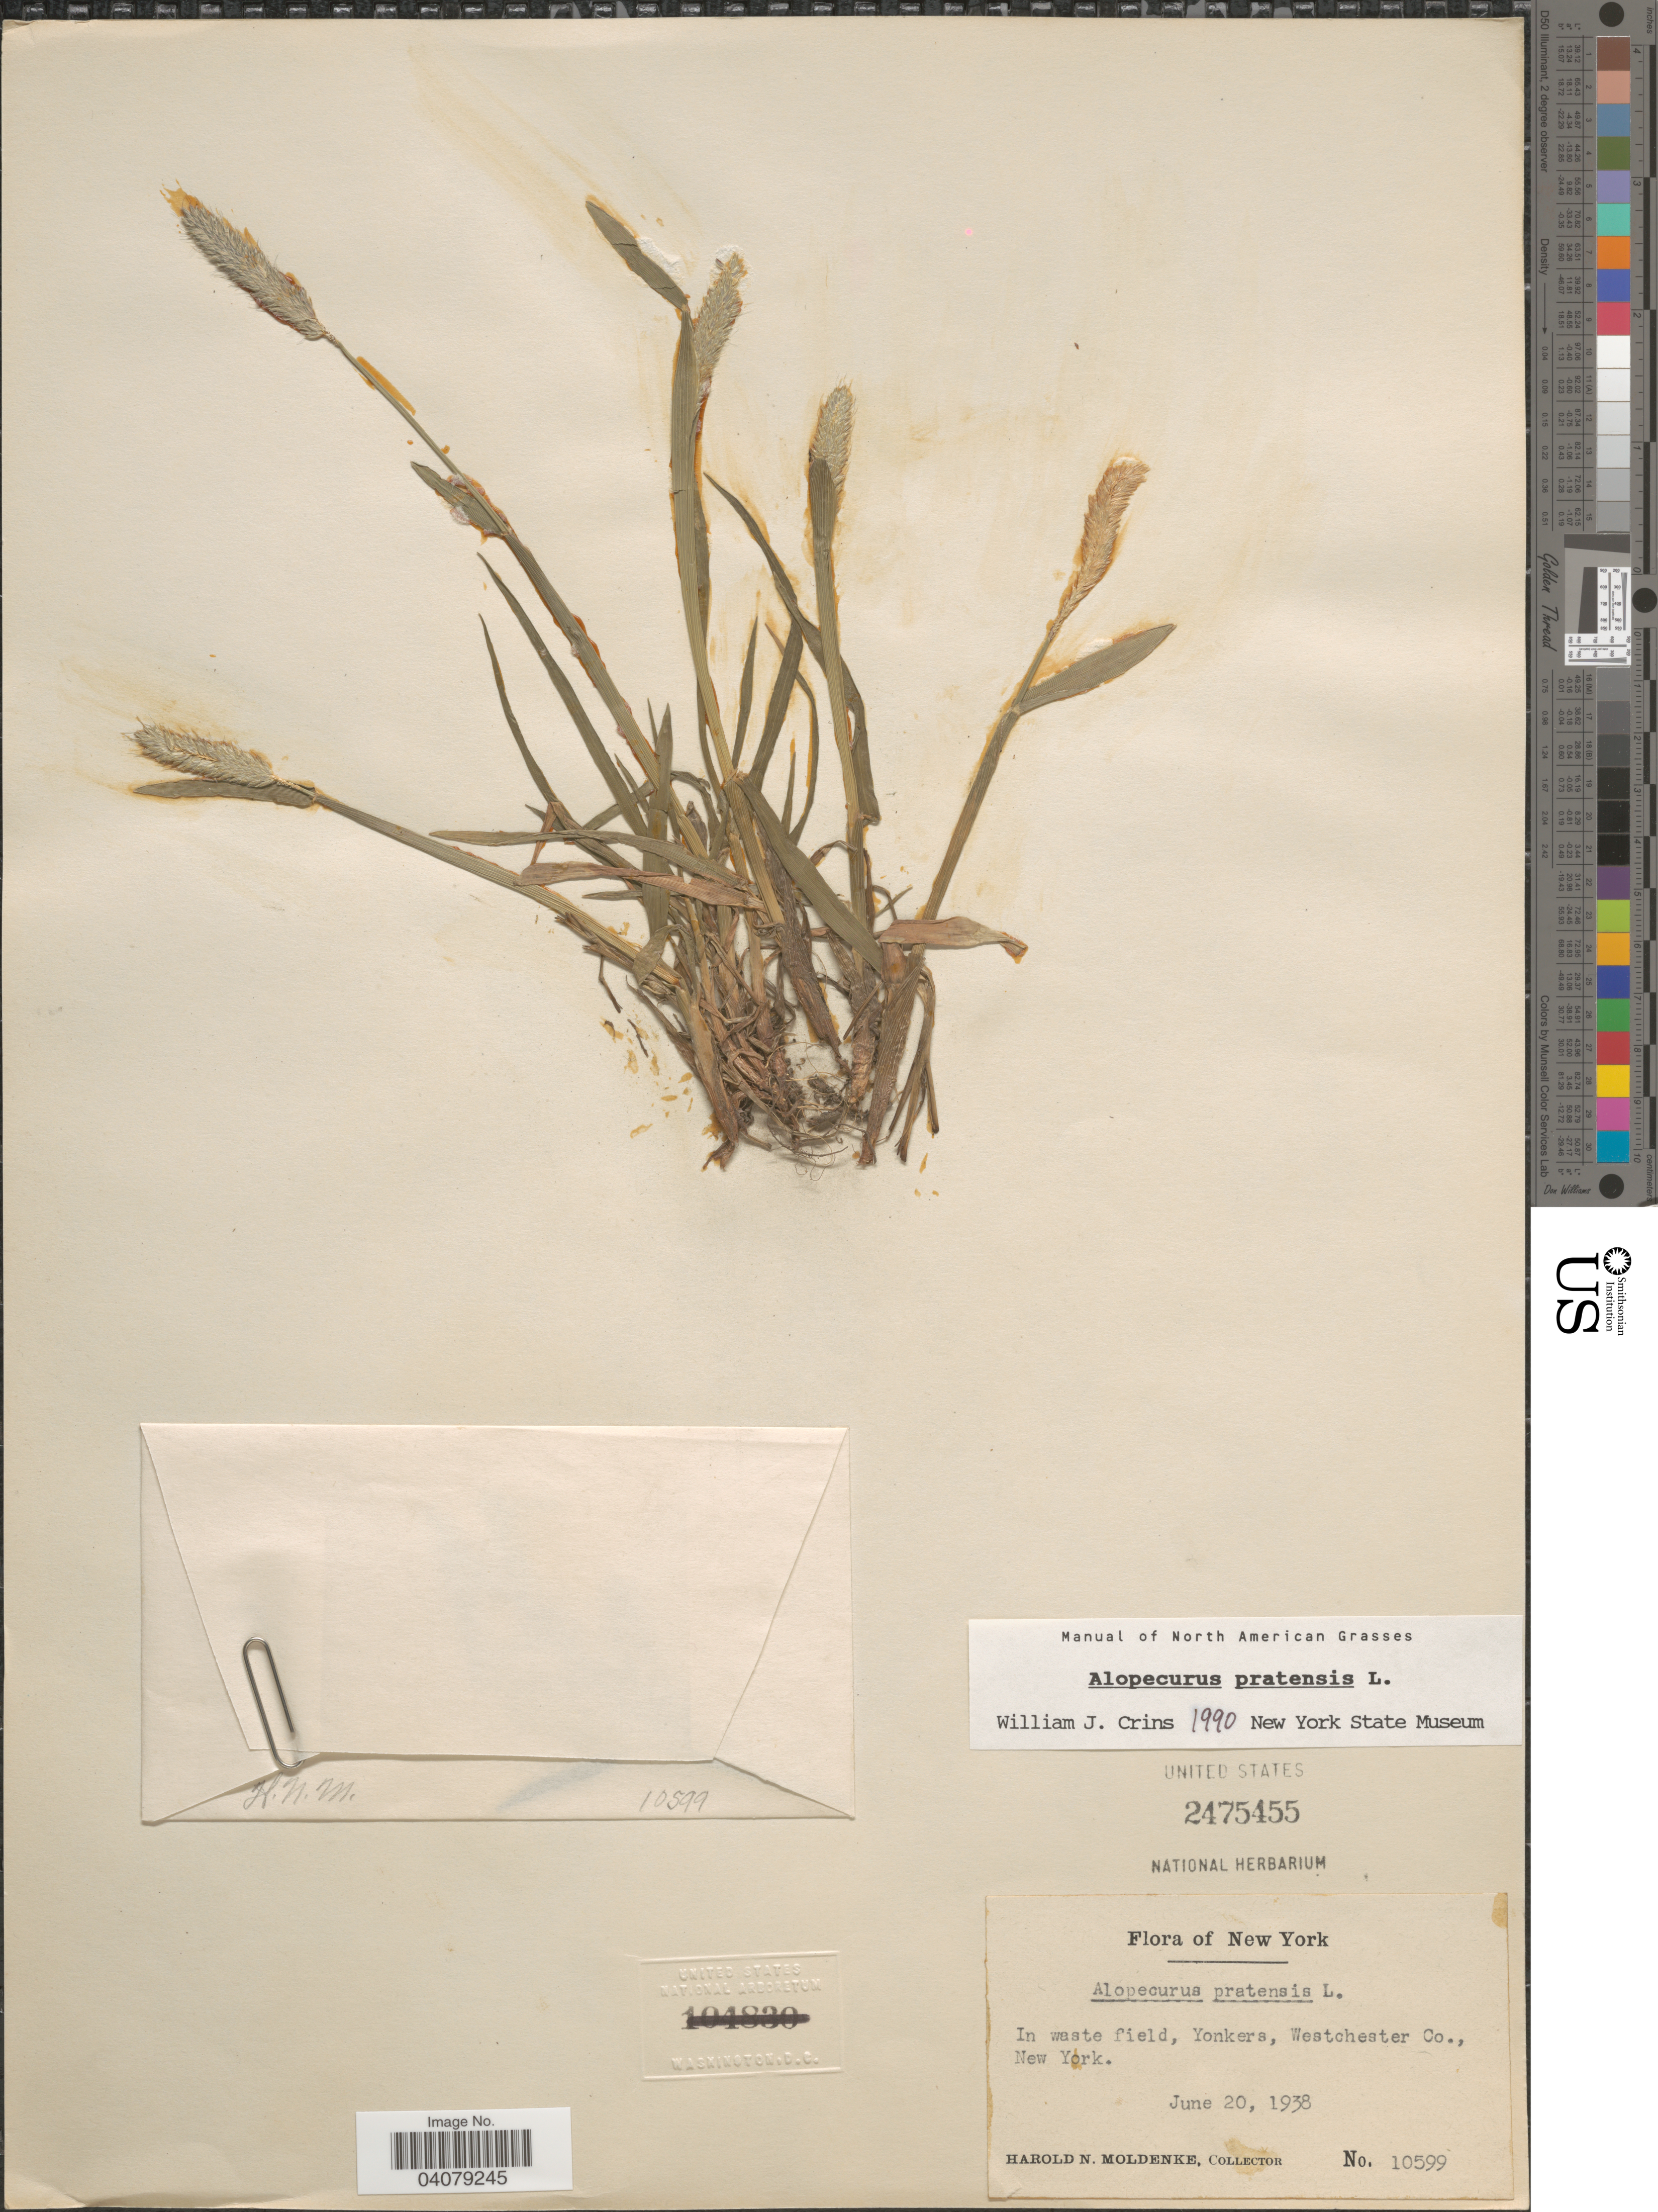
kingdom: Plantae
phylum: Tracheophyta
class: Liliopsida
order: Poales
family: Poaceae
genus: Alopecurus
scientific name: Alopecurus pratensis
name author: L.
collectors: H. N. Moldenke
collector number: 10599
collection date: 1938-06-20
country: United States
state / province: New York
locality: In waste field, Yonkers, Westchester Co.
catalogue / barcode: US 2475455